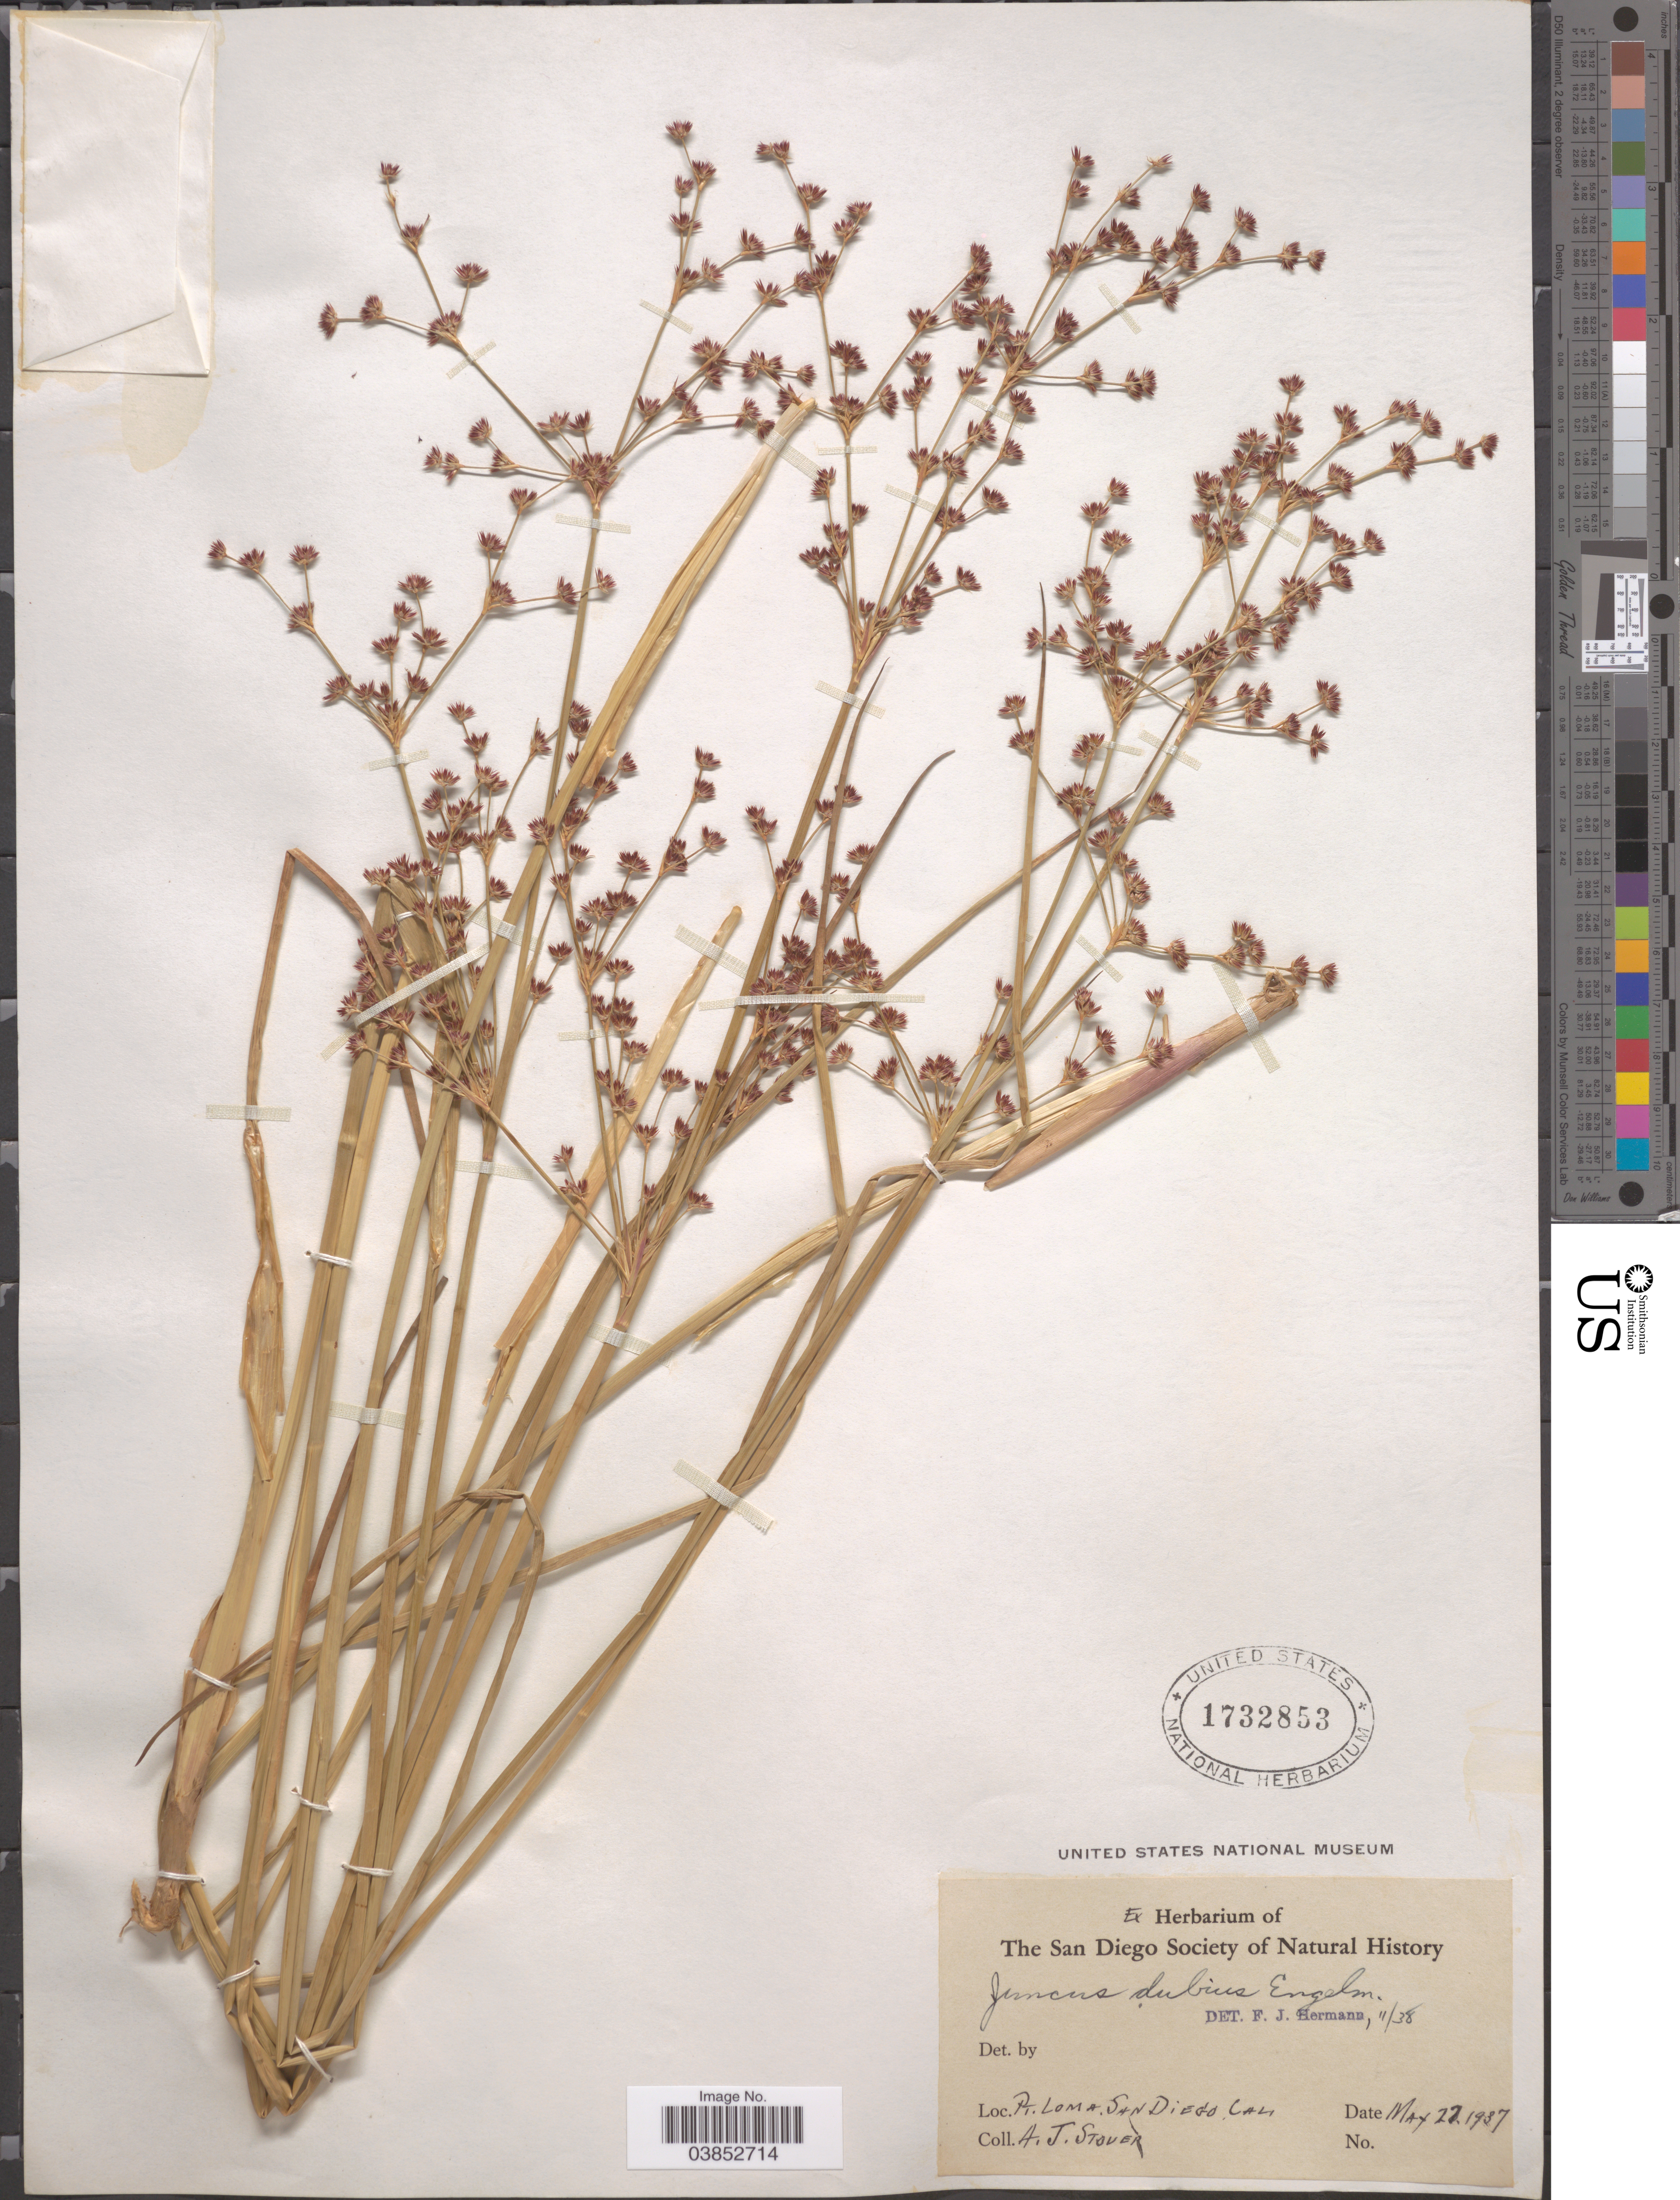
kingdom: Plantae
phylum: Tracheophyta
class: Liliopsida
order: Poales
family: Juncaceae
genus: Juncus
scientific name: Juncus dubius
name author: Engelm.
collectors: A. Stover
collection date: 1937-05-27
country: United States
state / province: California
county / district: San Diego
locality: Pt. Loma. San Diego.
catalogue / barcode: US 1732853